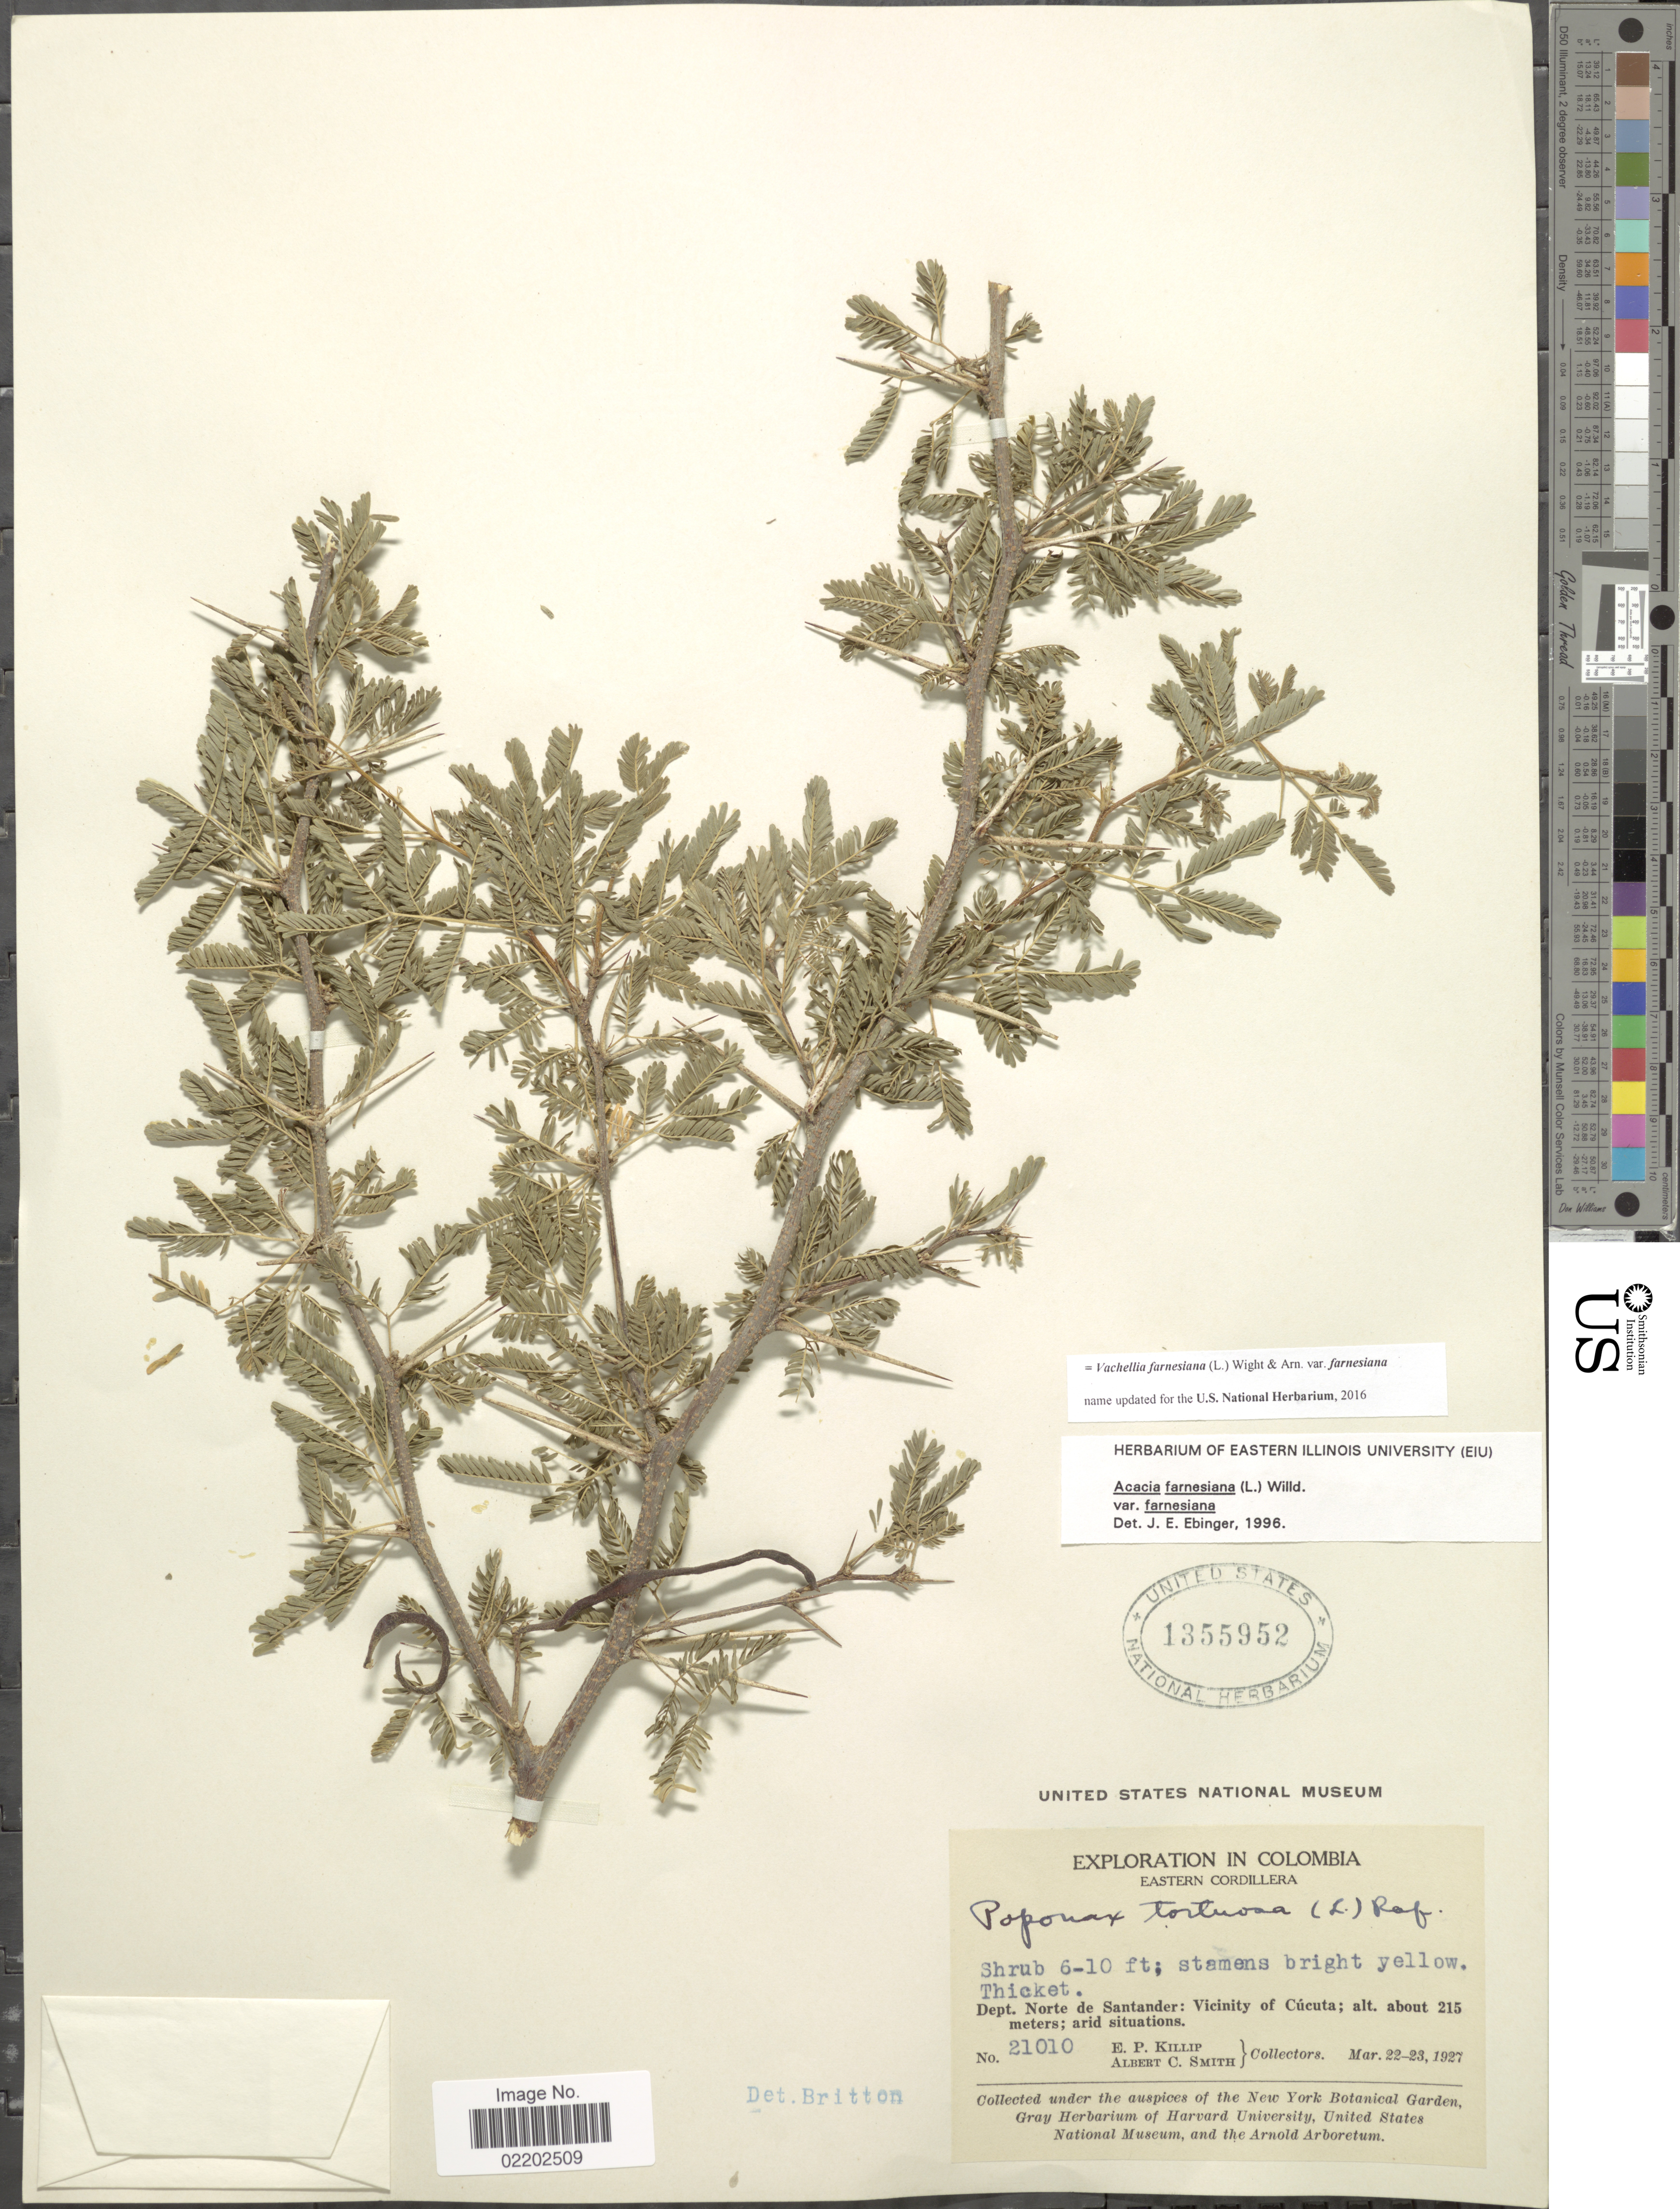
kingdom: Plantae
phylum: Tracheophyta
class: Magnoliopsida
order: Fabales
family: Fabaceae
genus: Vachellia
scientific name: Vachellia farnesiana var. farnesiana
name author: (L.) Wight & Arn.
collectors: E. P. Killip & A. C. Smith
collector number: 21010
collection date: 1927-03-22/1927-03-23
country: Colombia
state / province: Norte de Santander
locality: Eastern Cordillera, thicket, Vicinity of Cúcuta; arid situations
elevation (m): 215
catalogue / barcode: US 1355952